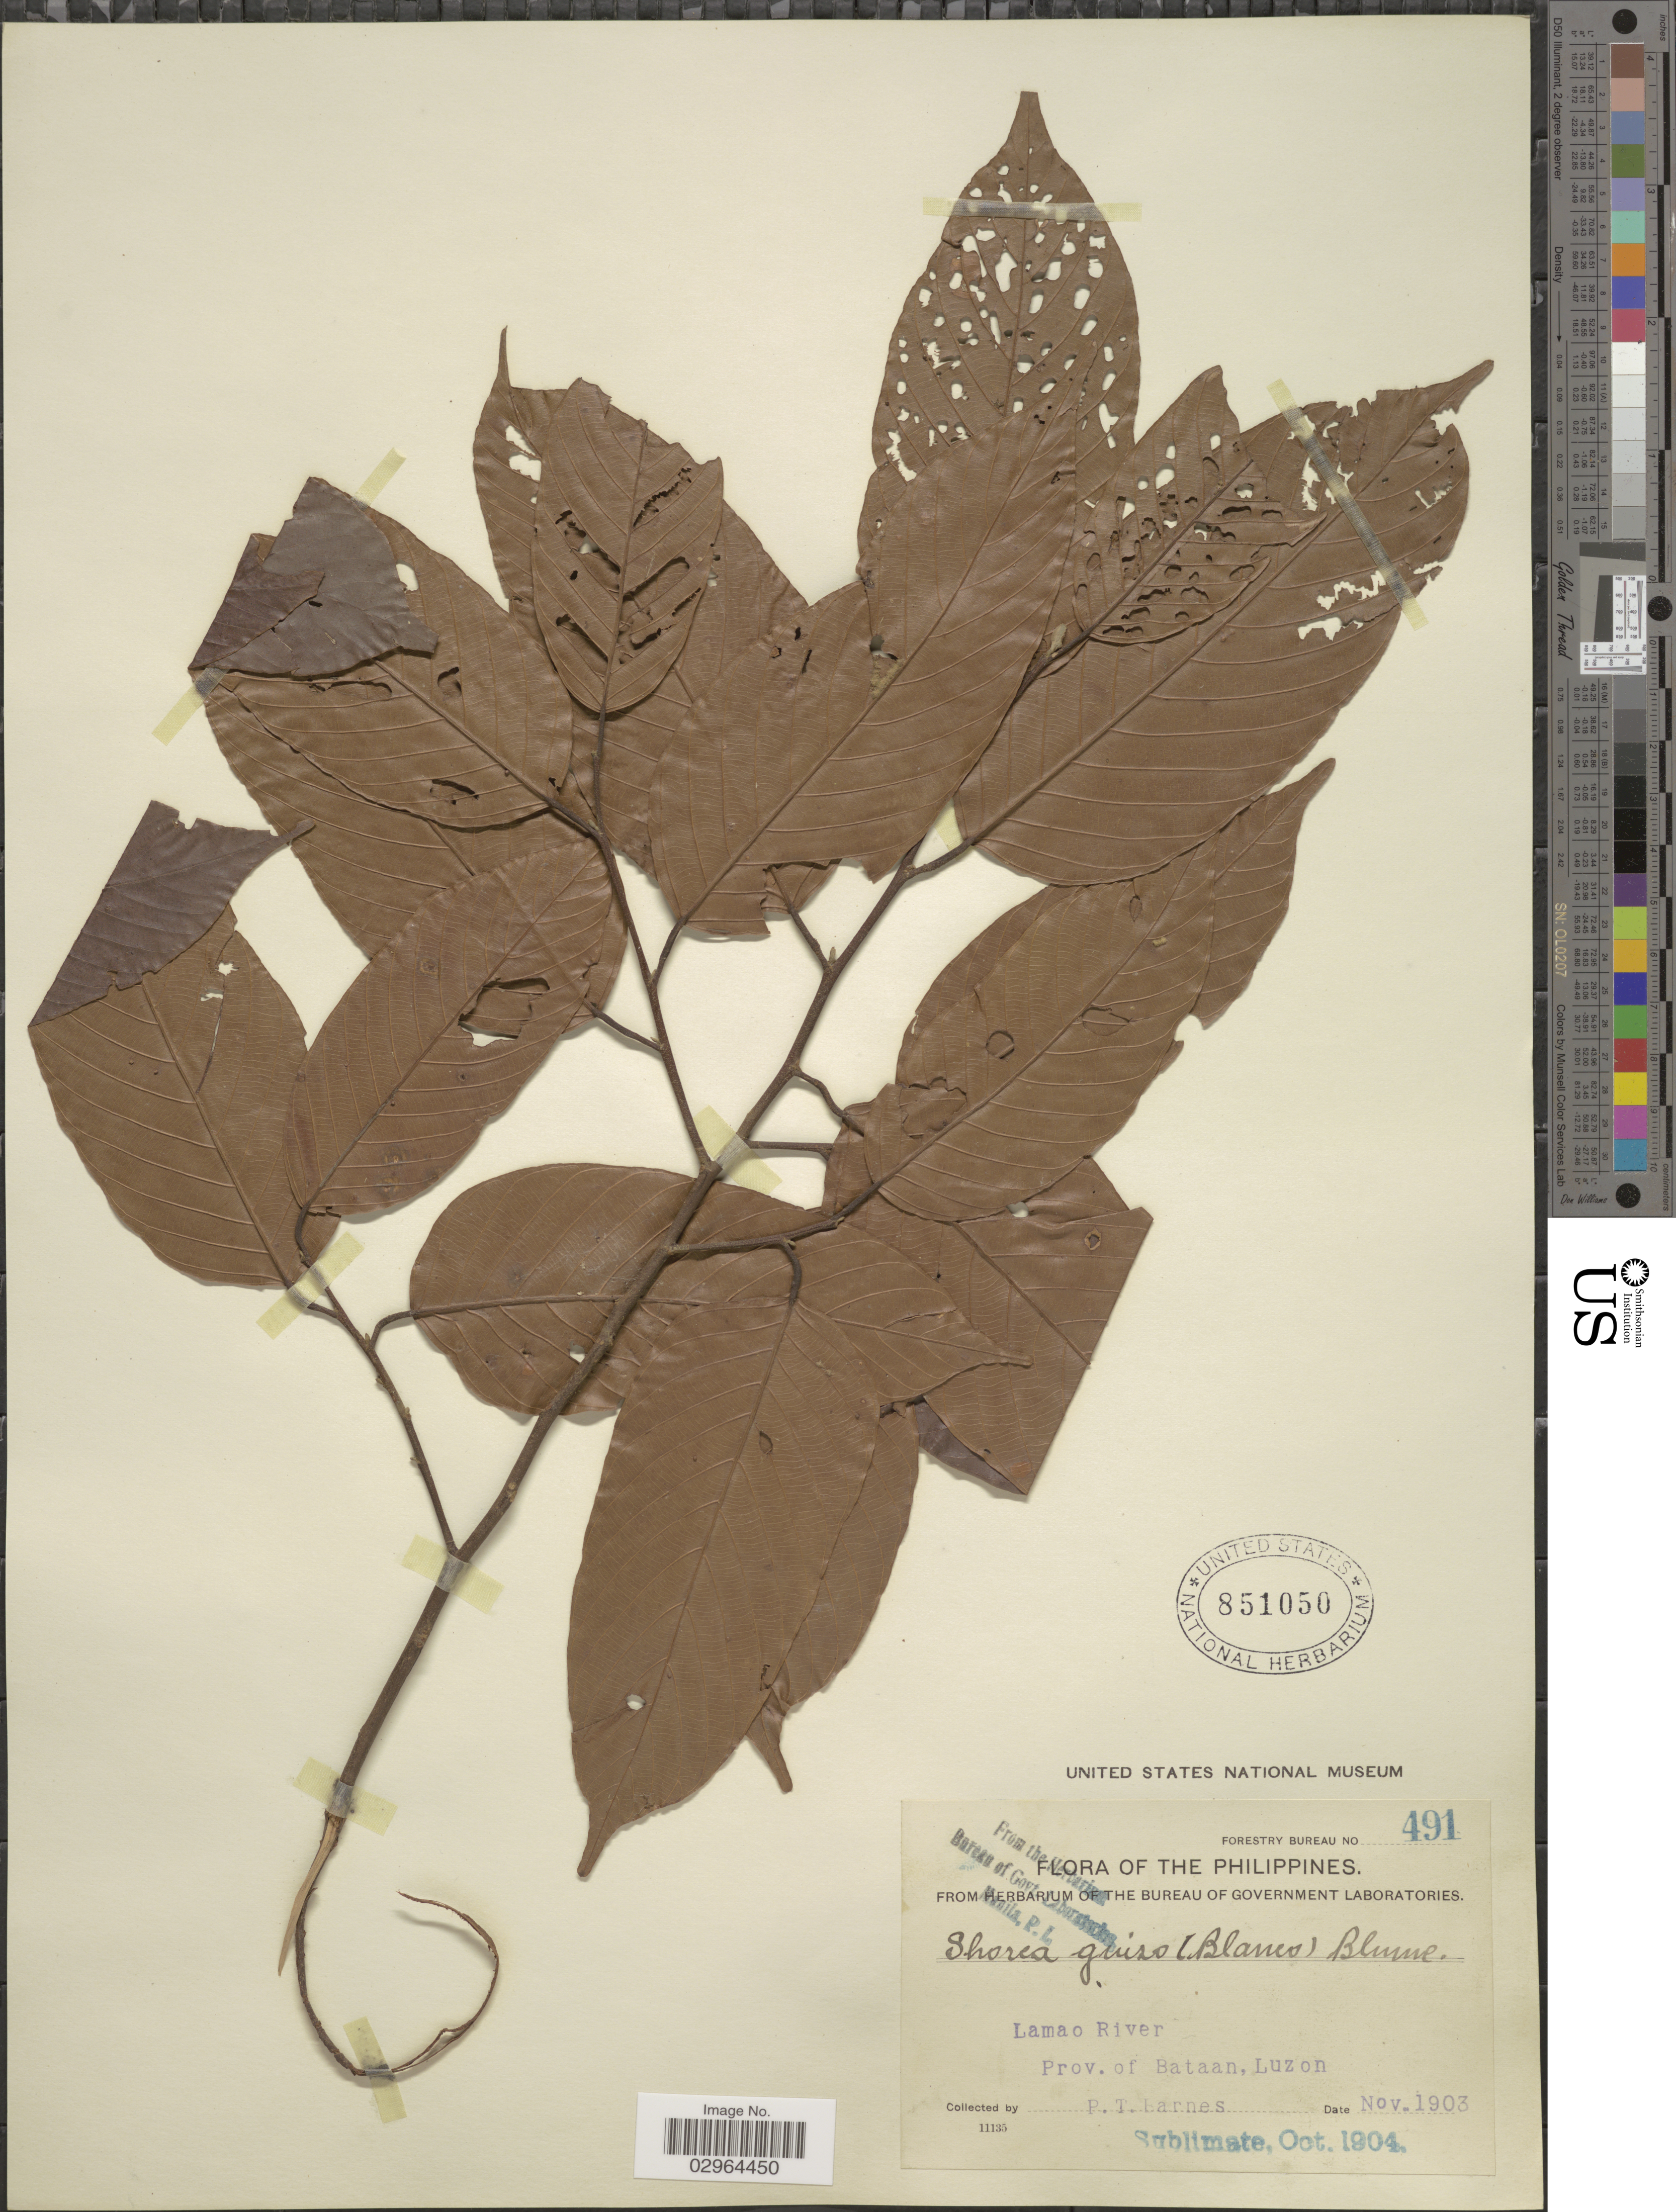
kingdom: Plantae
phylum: Tracheophyta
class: Magnoliopsida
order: Malvales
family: Dipterocarpaceae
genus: Shorea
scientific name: Shorea guiso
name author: (Blanco) Blume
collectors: P. Barnes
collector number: Forestry Bureau 491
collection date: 1903-11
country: Philippines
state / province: Central Luzon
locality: Lamao River, Prov. of Bataan, Luzon.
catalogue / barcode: US 851050